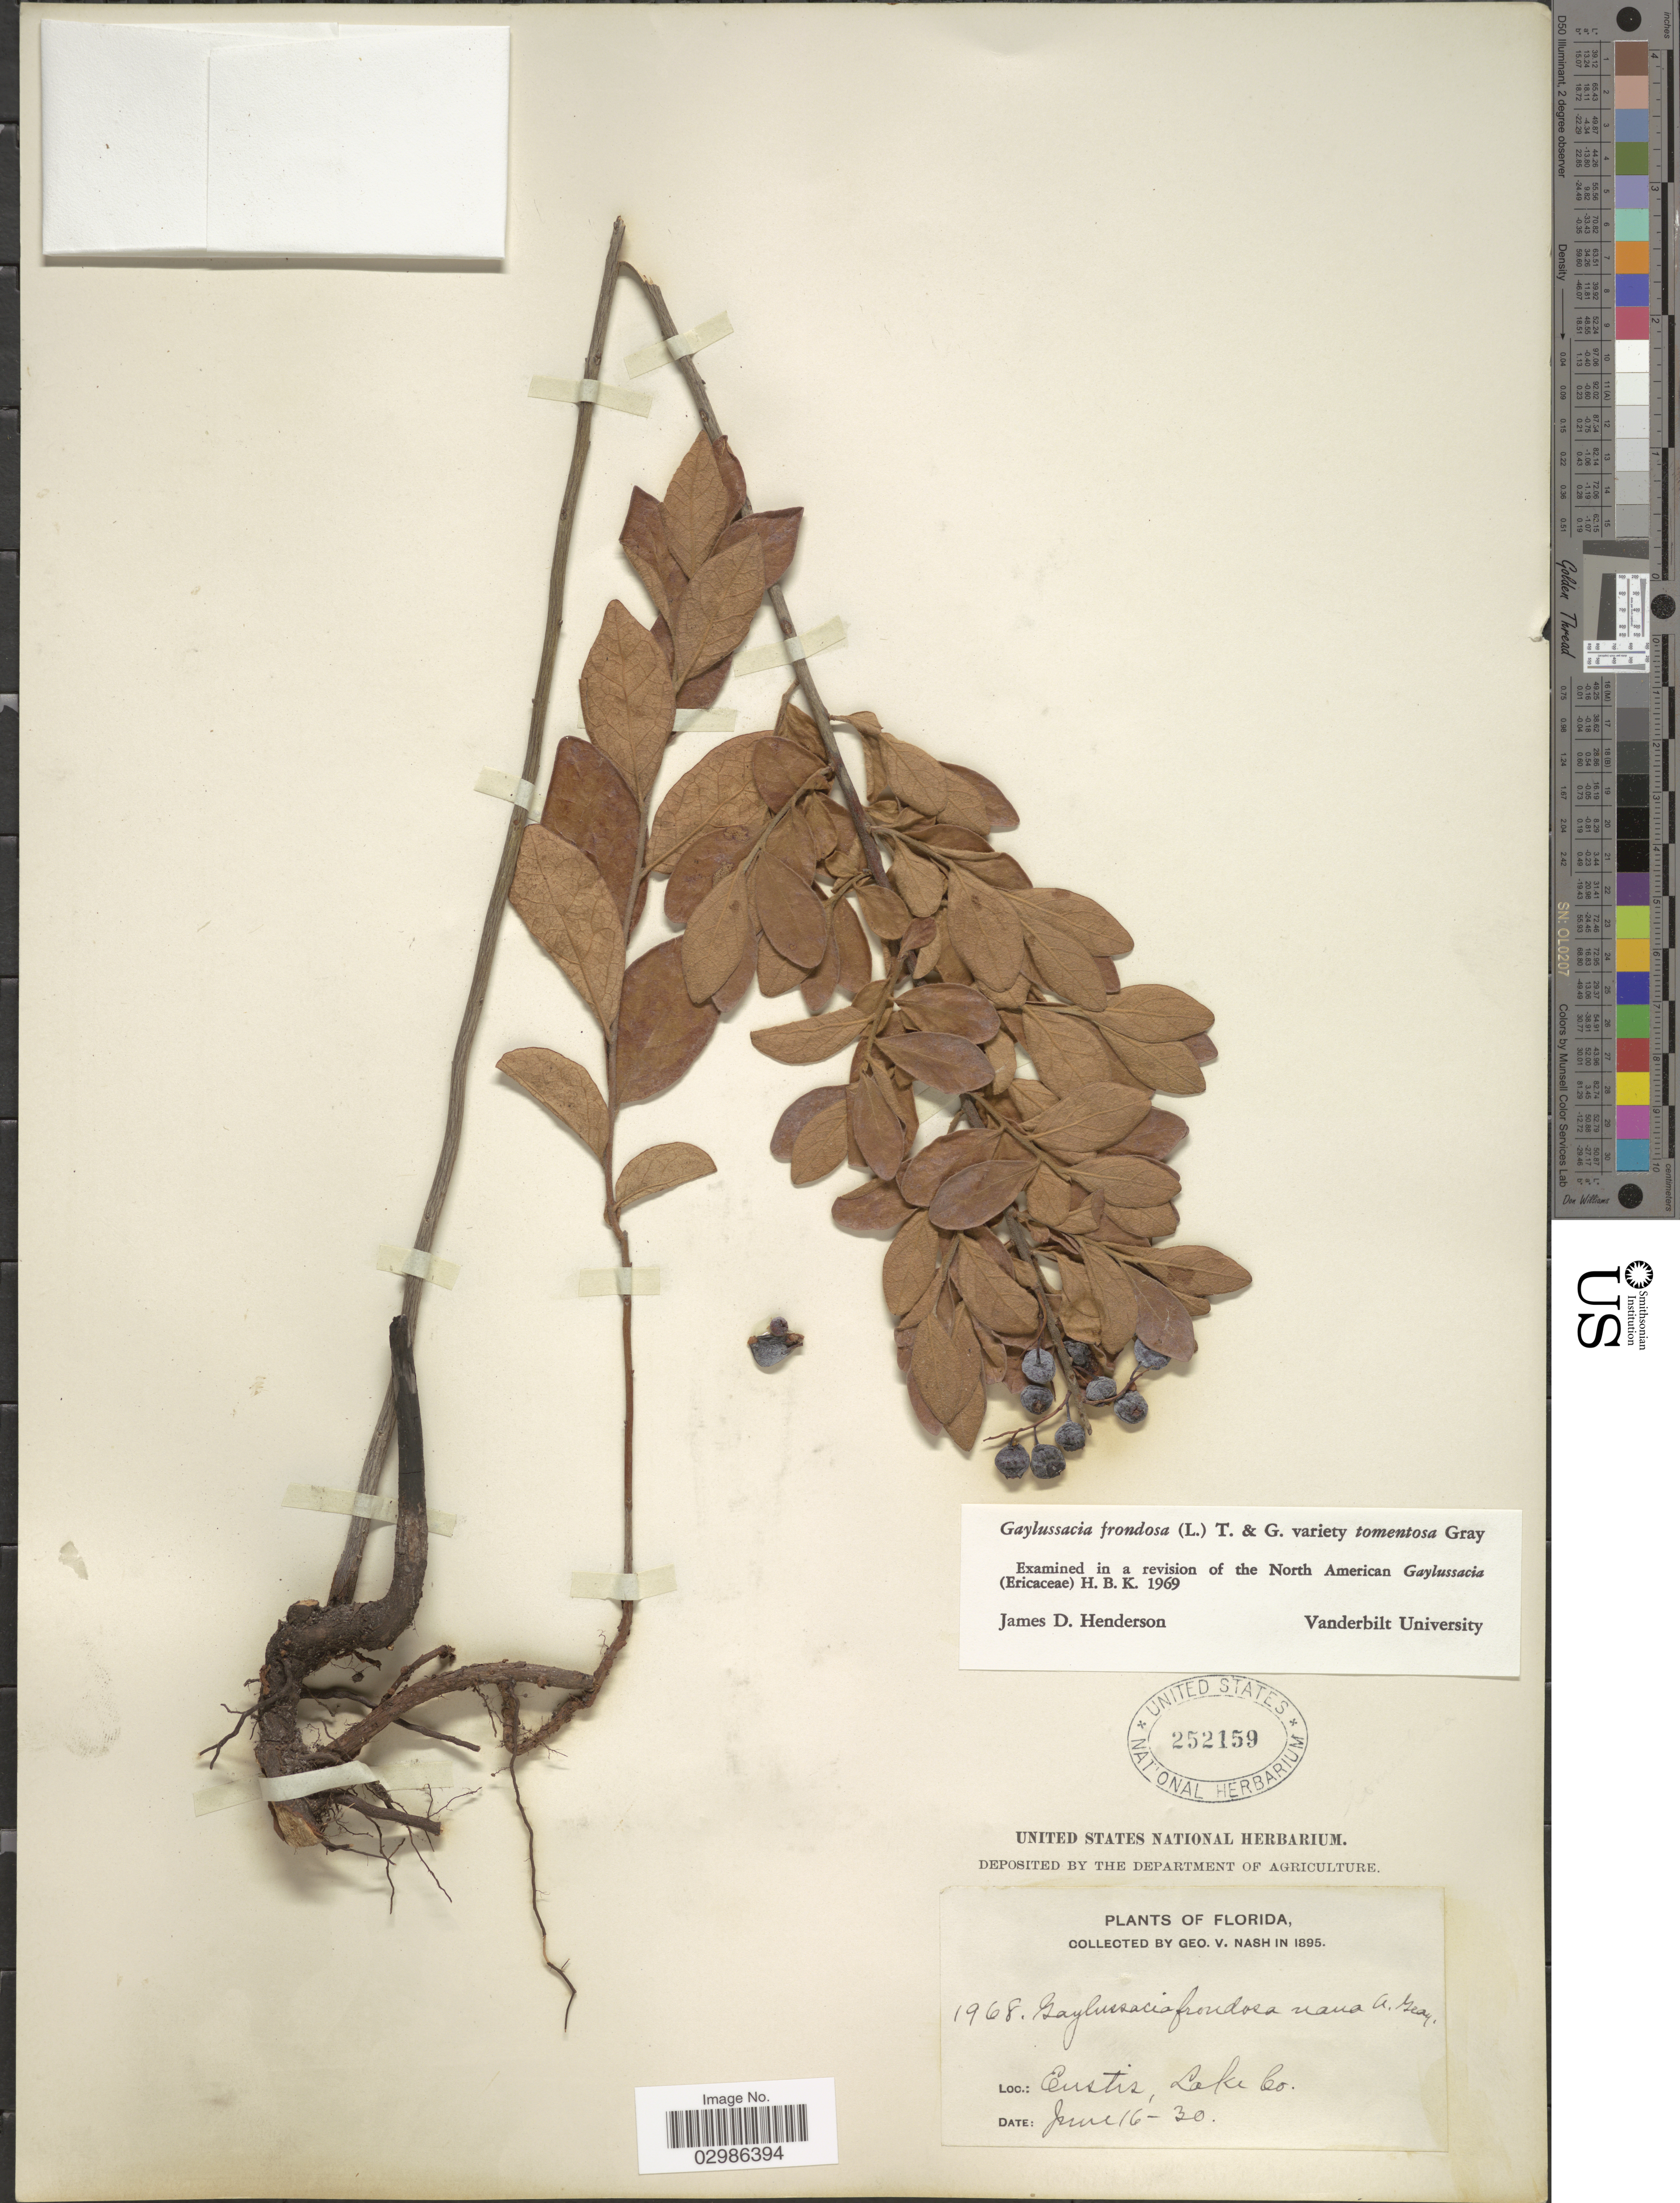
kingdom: Plantae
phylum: Tracheophyta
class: Magnoliopsida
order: Ericales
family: Ericaceae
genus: Gaylussacia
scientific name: Gaylussacia frondosa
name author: (L.) Torr. & A. Gray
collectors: G. V. Nash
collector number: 1968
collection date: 1895-06-16/1895-06-30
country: United States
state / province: Florida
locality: Eustis, Lake Co.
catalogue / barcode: US 252159